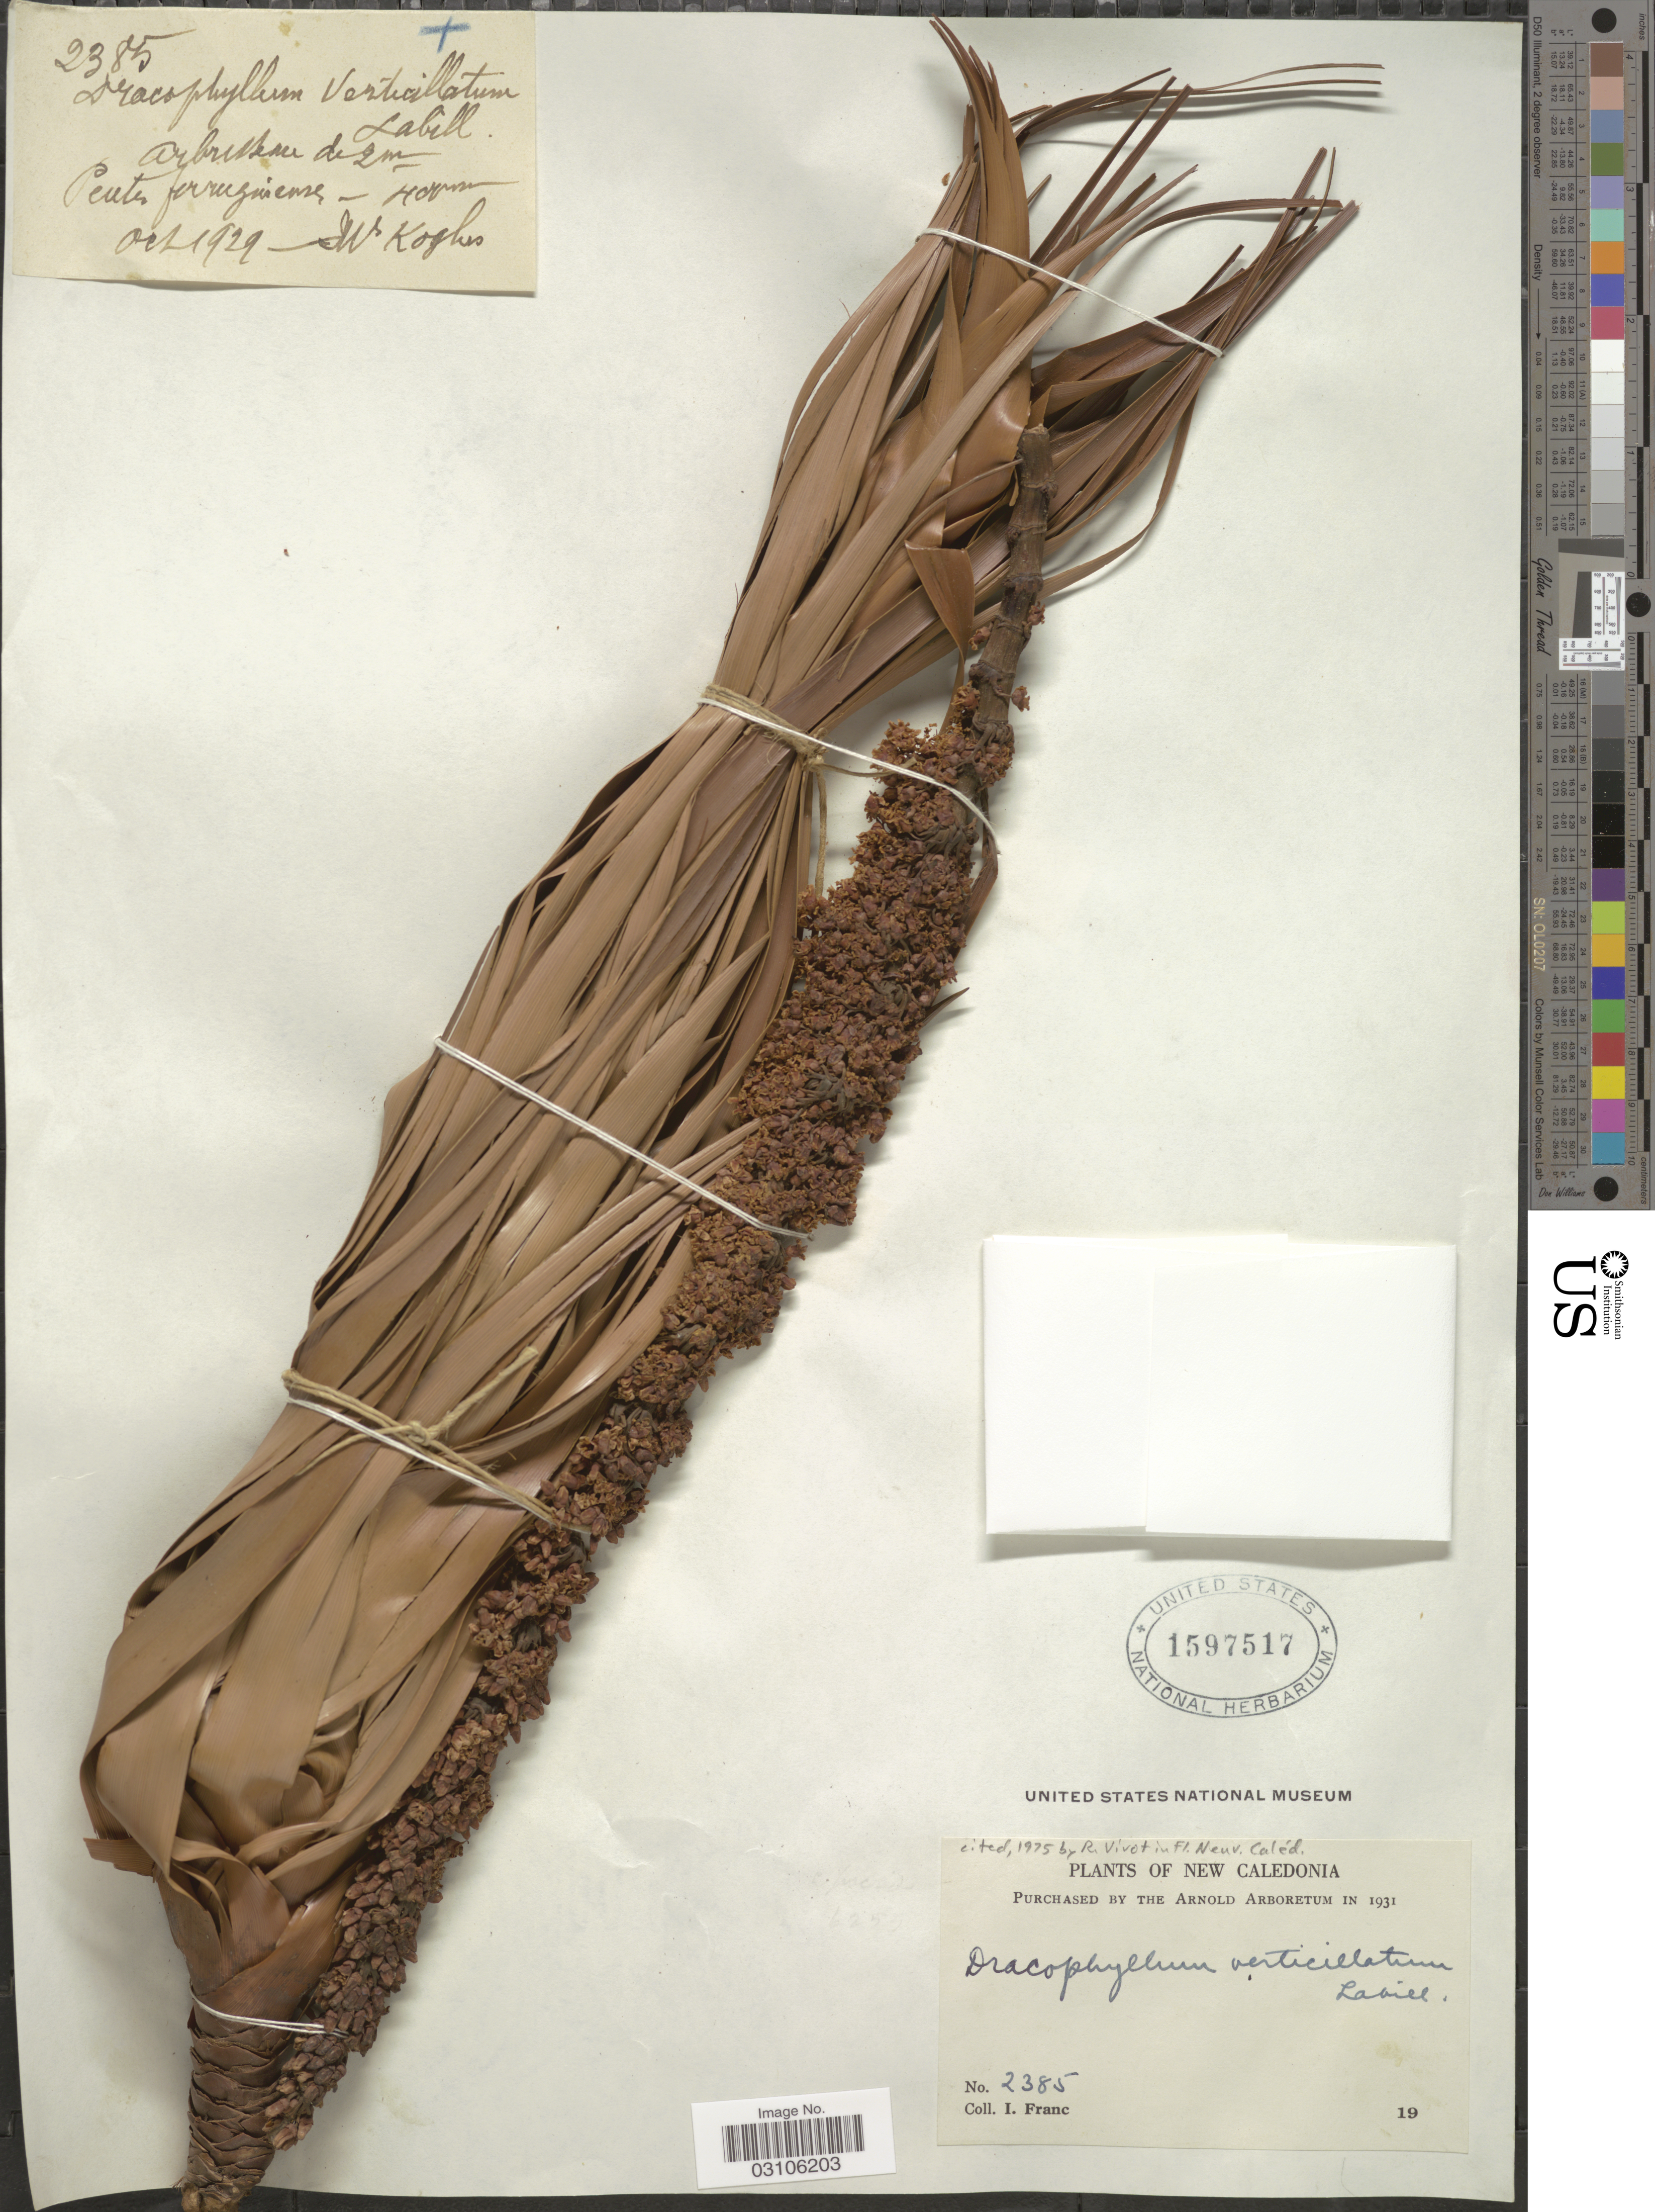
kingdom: Plantae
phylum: Tracheophyta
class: Magnoliopsida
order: Ericales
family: Ericaceae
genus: Dracophyllum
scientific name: Dracophyllum verticillatum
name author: Labill.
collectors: I. Franc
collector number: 2385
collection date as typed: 19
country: New Caledonia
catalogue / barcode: US 1597517